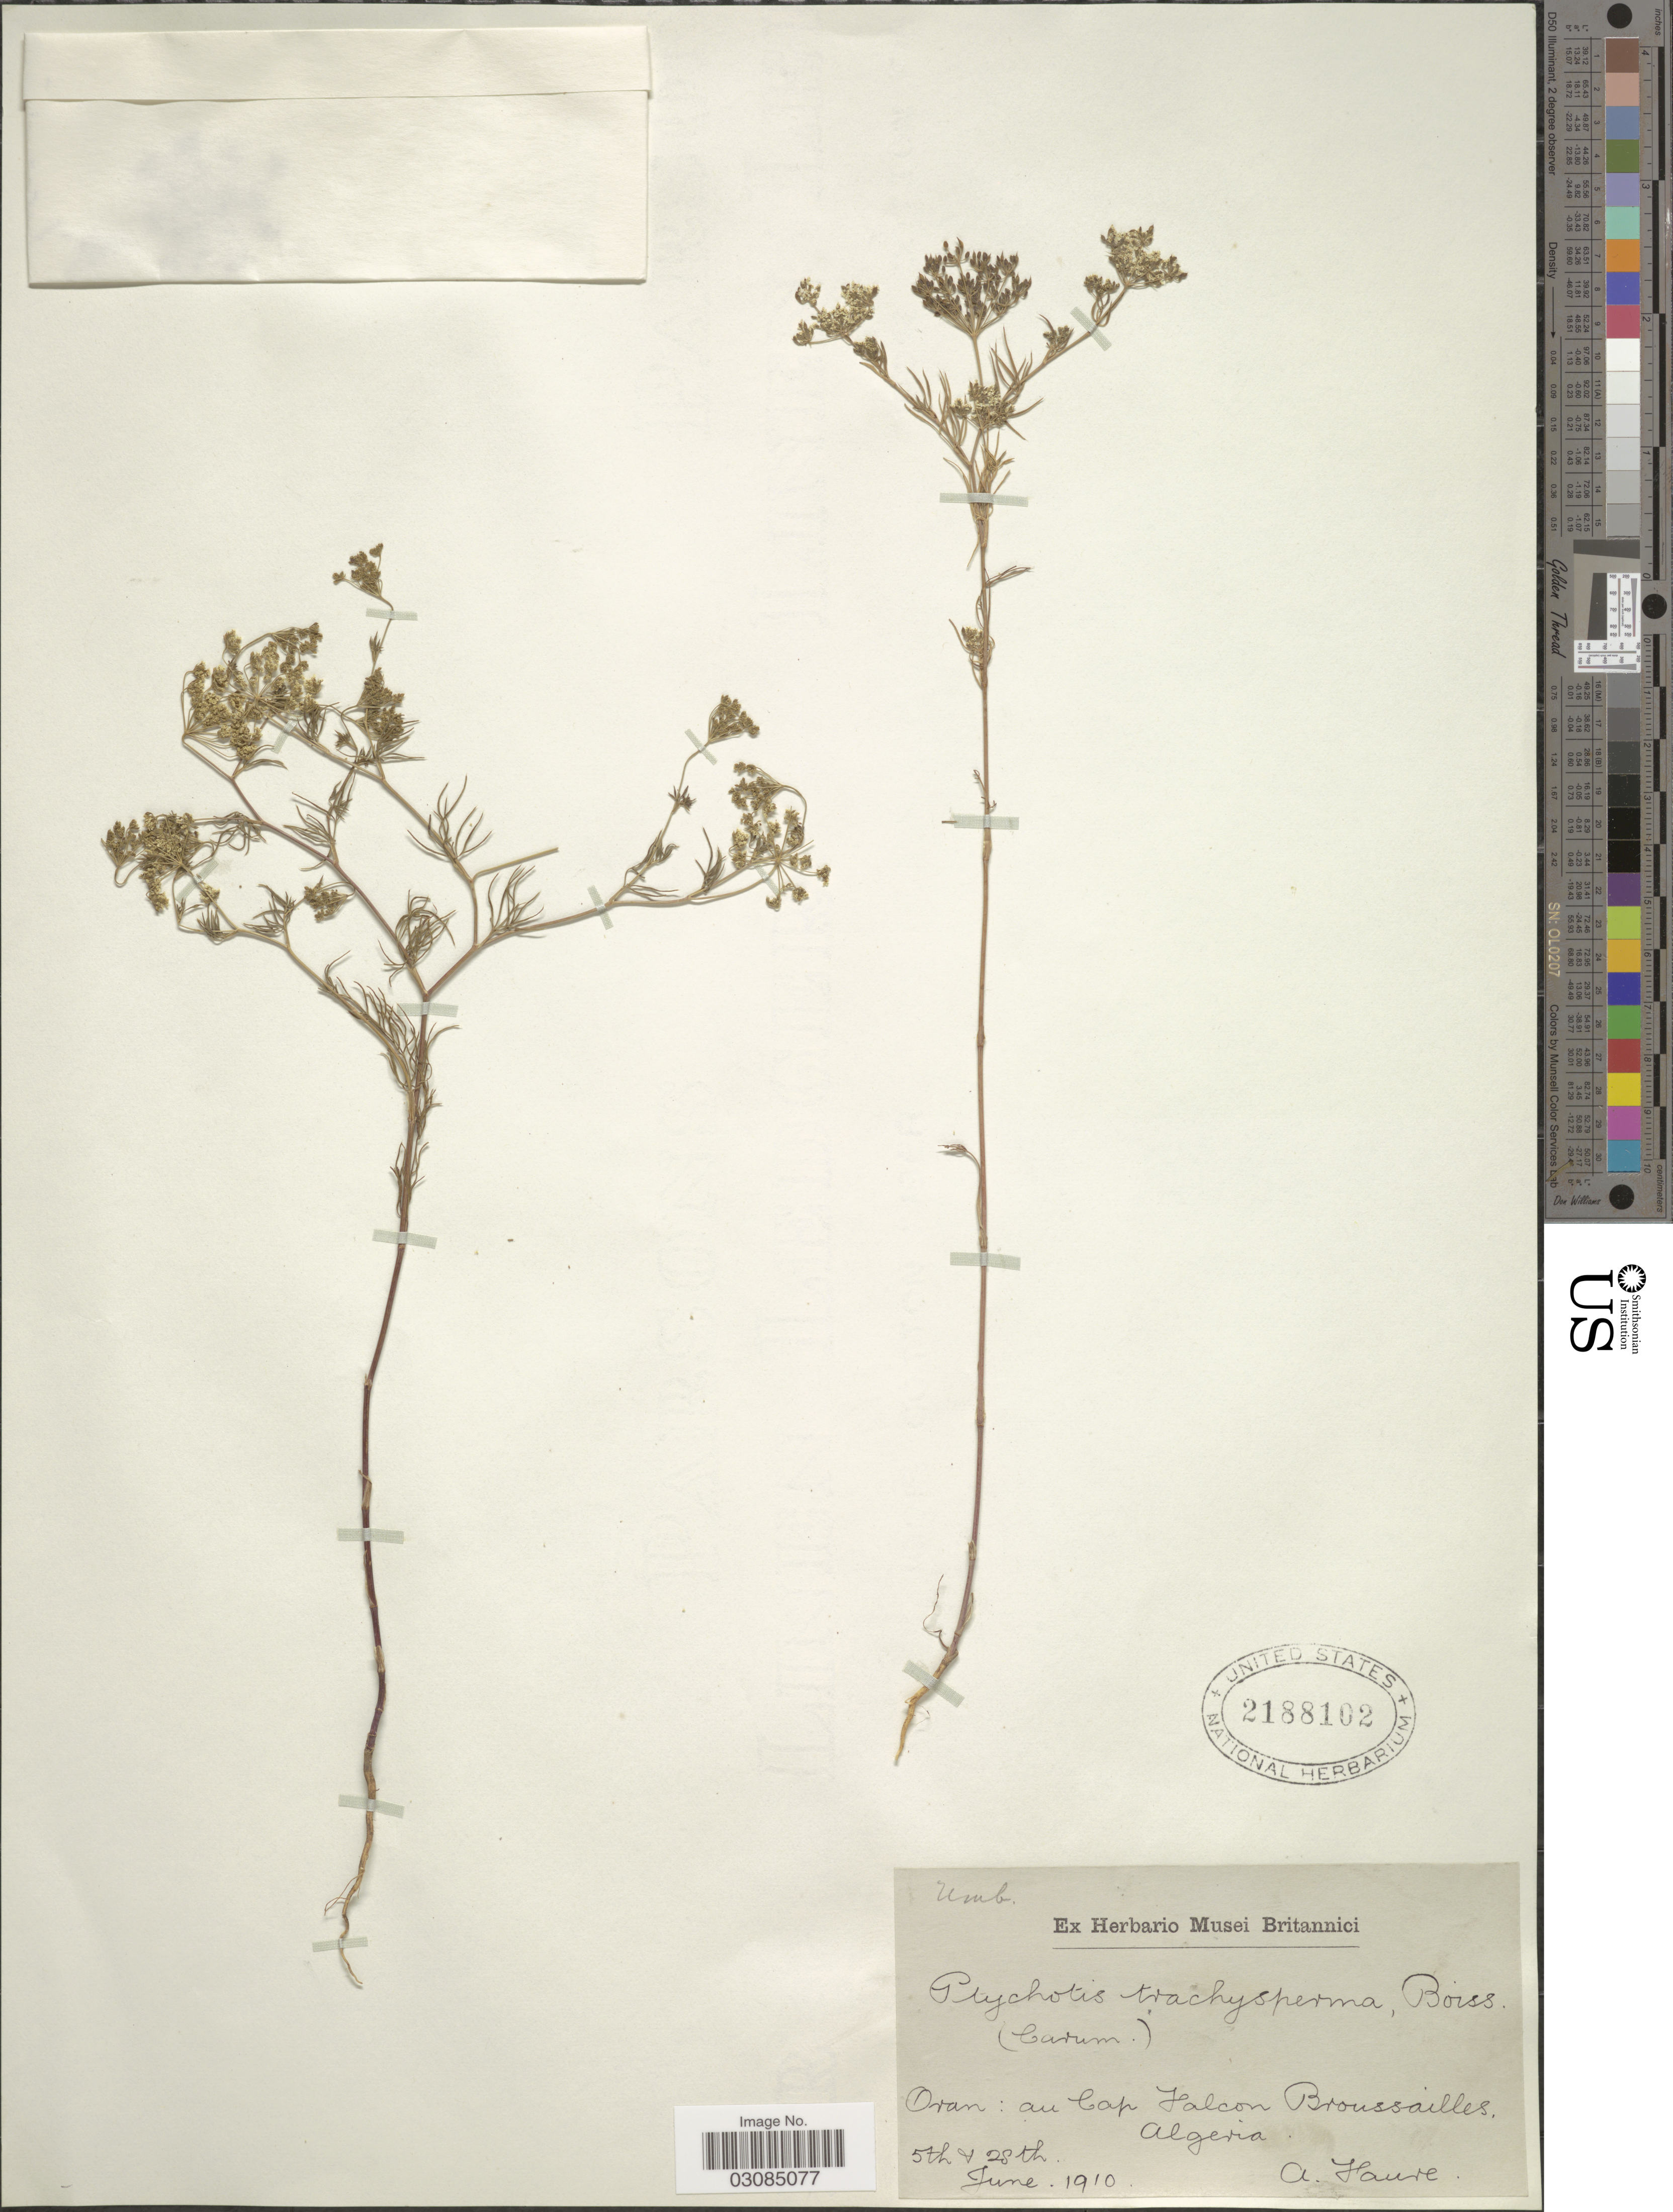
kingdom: Plantae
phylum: Tracheophyta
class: Magnoliopsida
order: Apiales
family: Apiaceae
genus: Ptychotis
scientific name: Ptychotis trachysperma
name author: Boiss.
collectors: A. Faure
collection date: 1910-06-05/1910-06-28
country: Algeria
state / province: Oran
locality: Au Cap Falcon Broussailles.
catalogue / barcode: US 2188102